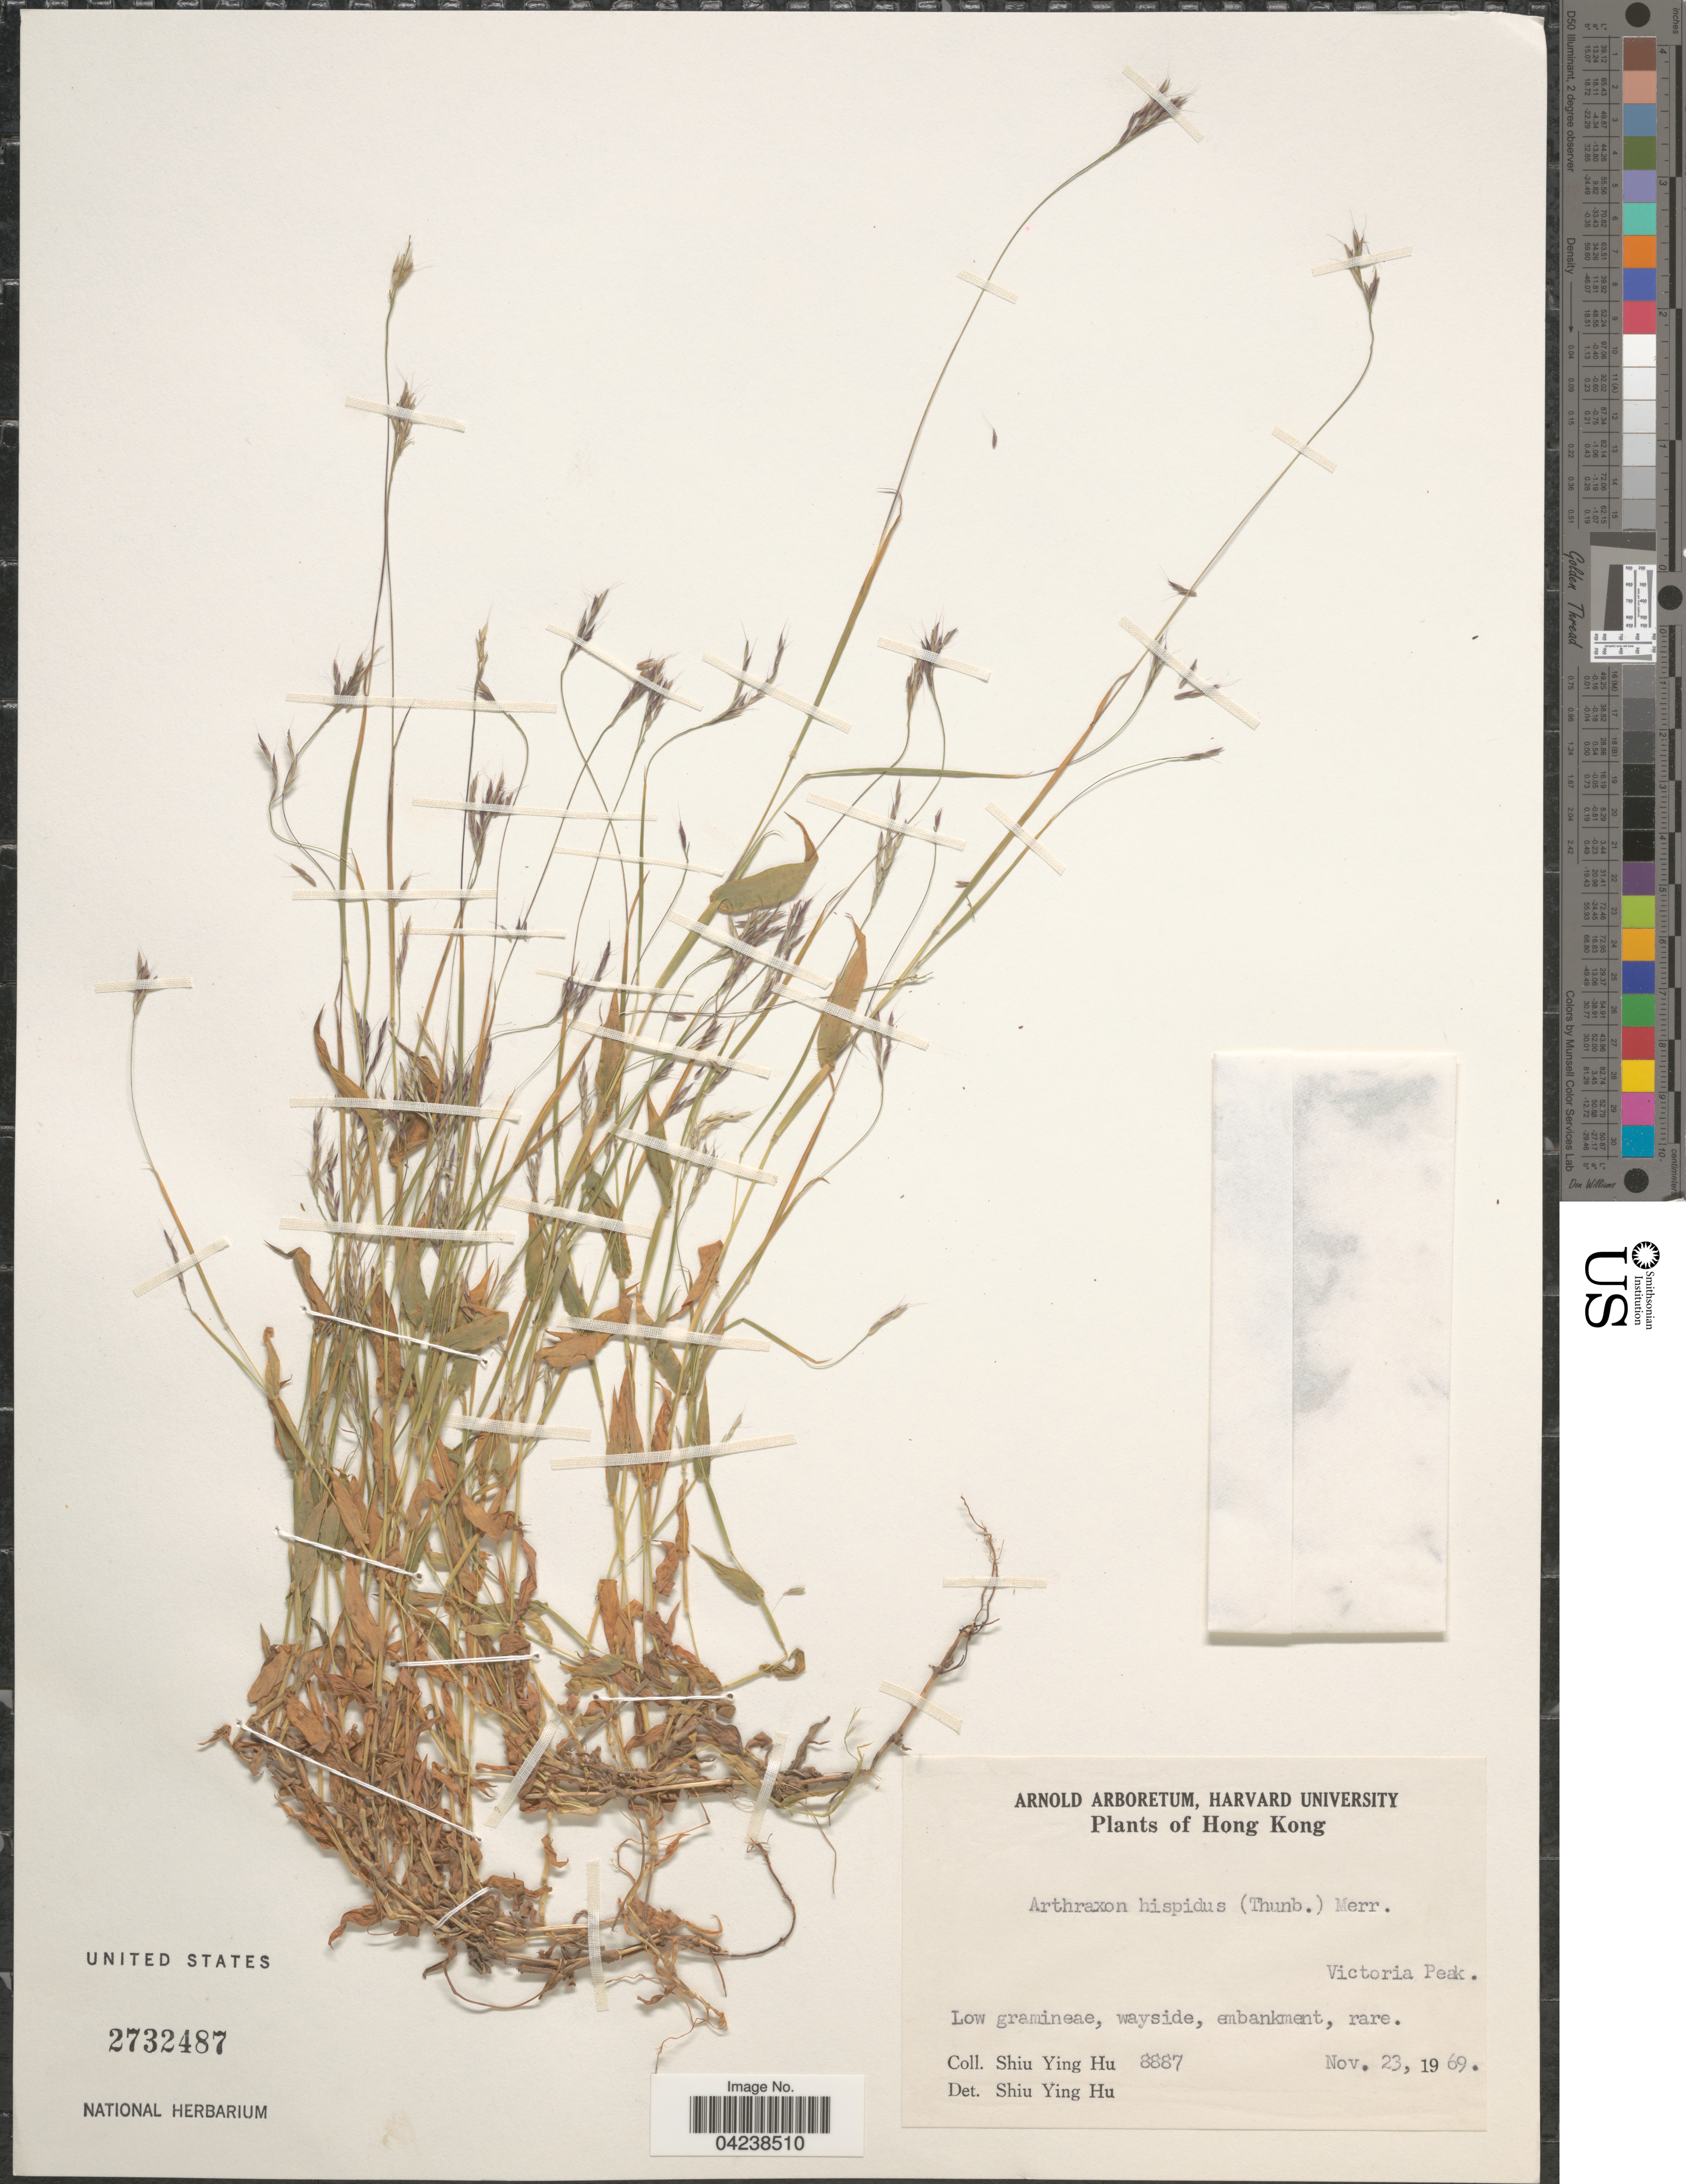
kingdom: Plantae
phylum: Tracheophyta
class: Liliopsida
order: Poales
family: Poaceae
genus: Arthraxon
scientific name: Arthraxon hispidus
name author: (Thunb.) Makino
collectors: S. Y. Hu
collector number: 8887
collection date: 1969-11-23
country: China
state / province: Hong Kong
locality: Victoria Peak.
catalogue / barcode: US 2732487